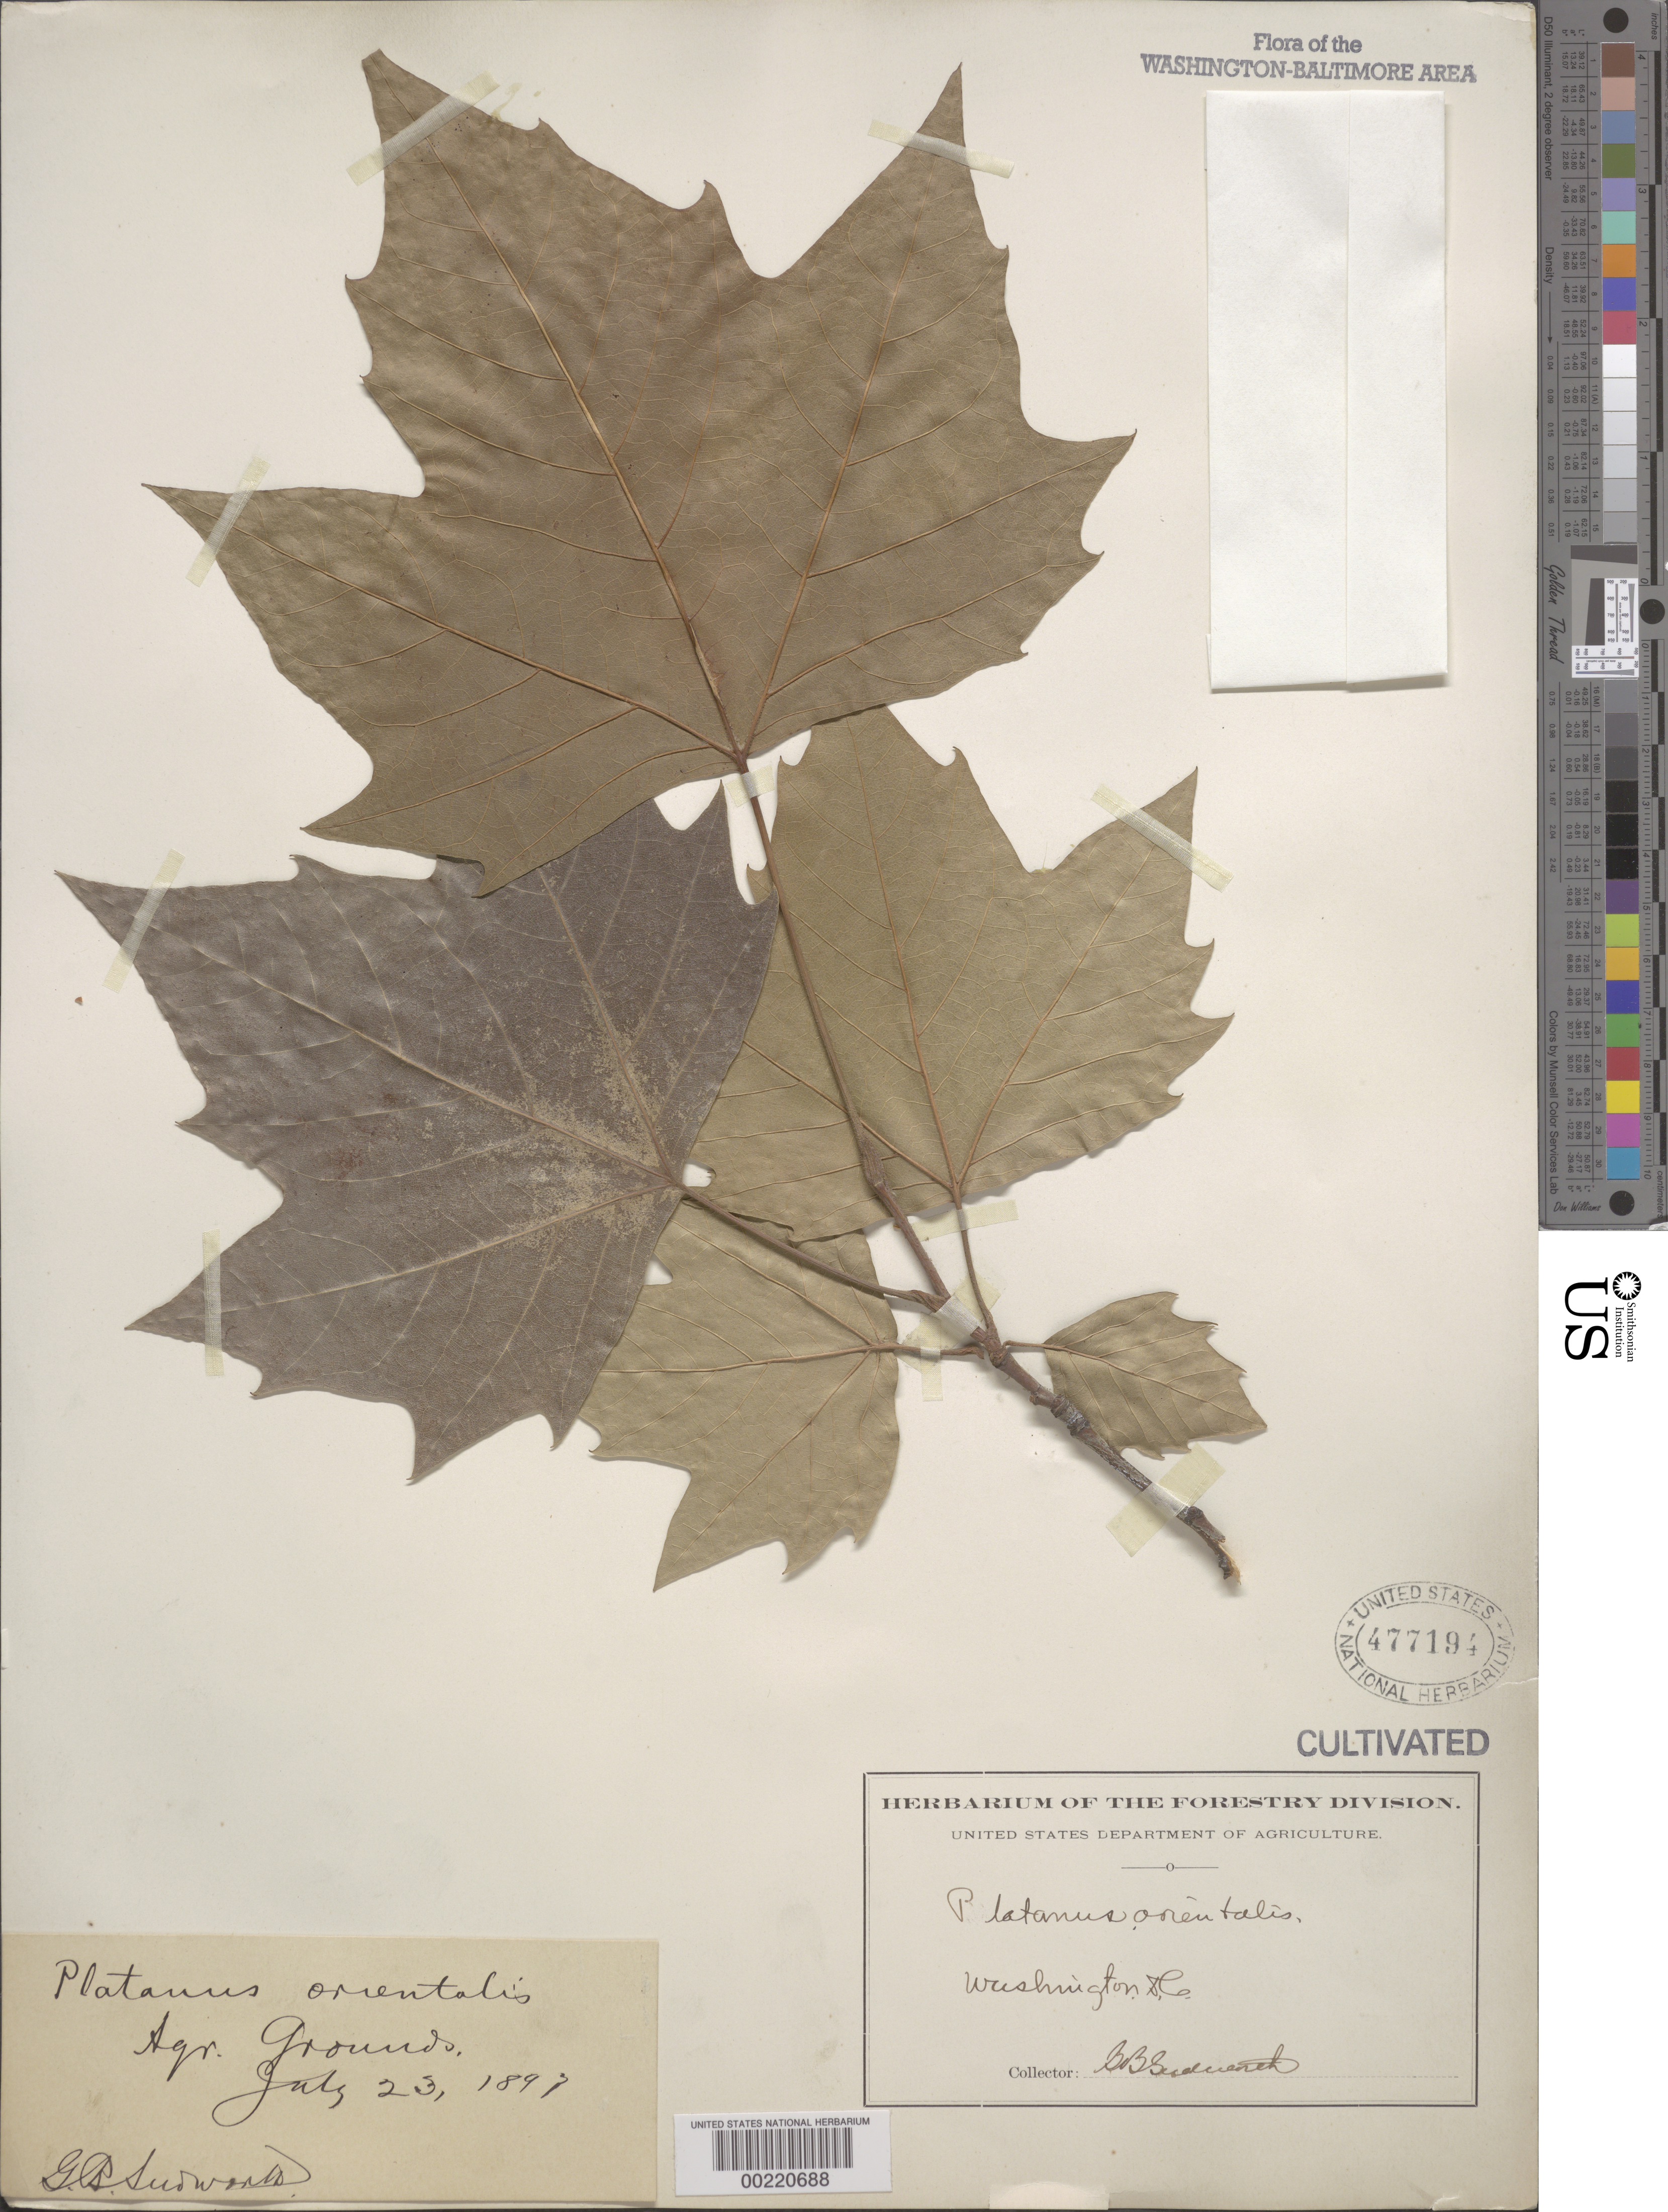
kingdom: Plantae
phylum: Tracheophyta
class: Magnoliopsida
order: Proteales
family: Platanaceae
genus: Platanus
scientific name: Platanus orientalis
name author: L.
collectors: G. B. Sudworth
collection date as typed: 23 Jul 1897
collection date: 1897-07-23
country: United States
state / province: District of Columbia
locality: Agricultural grounds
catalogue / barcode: US 477194